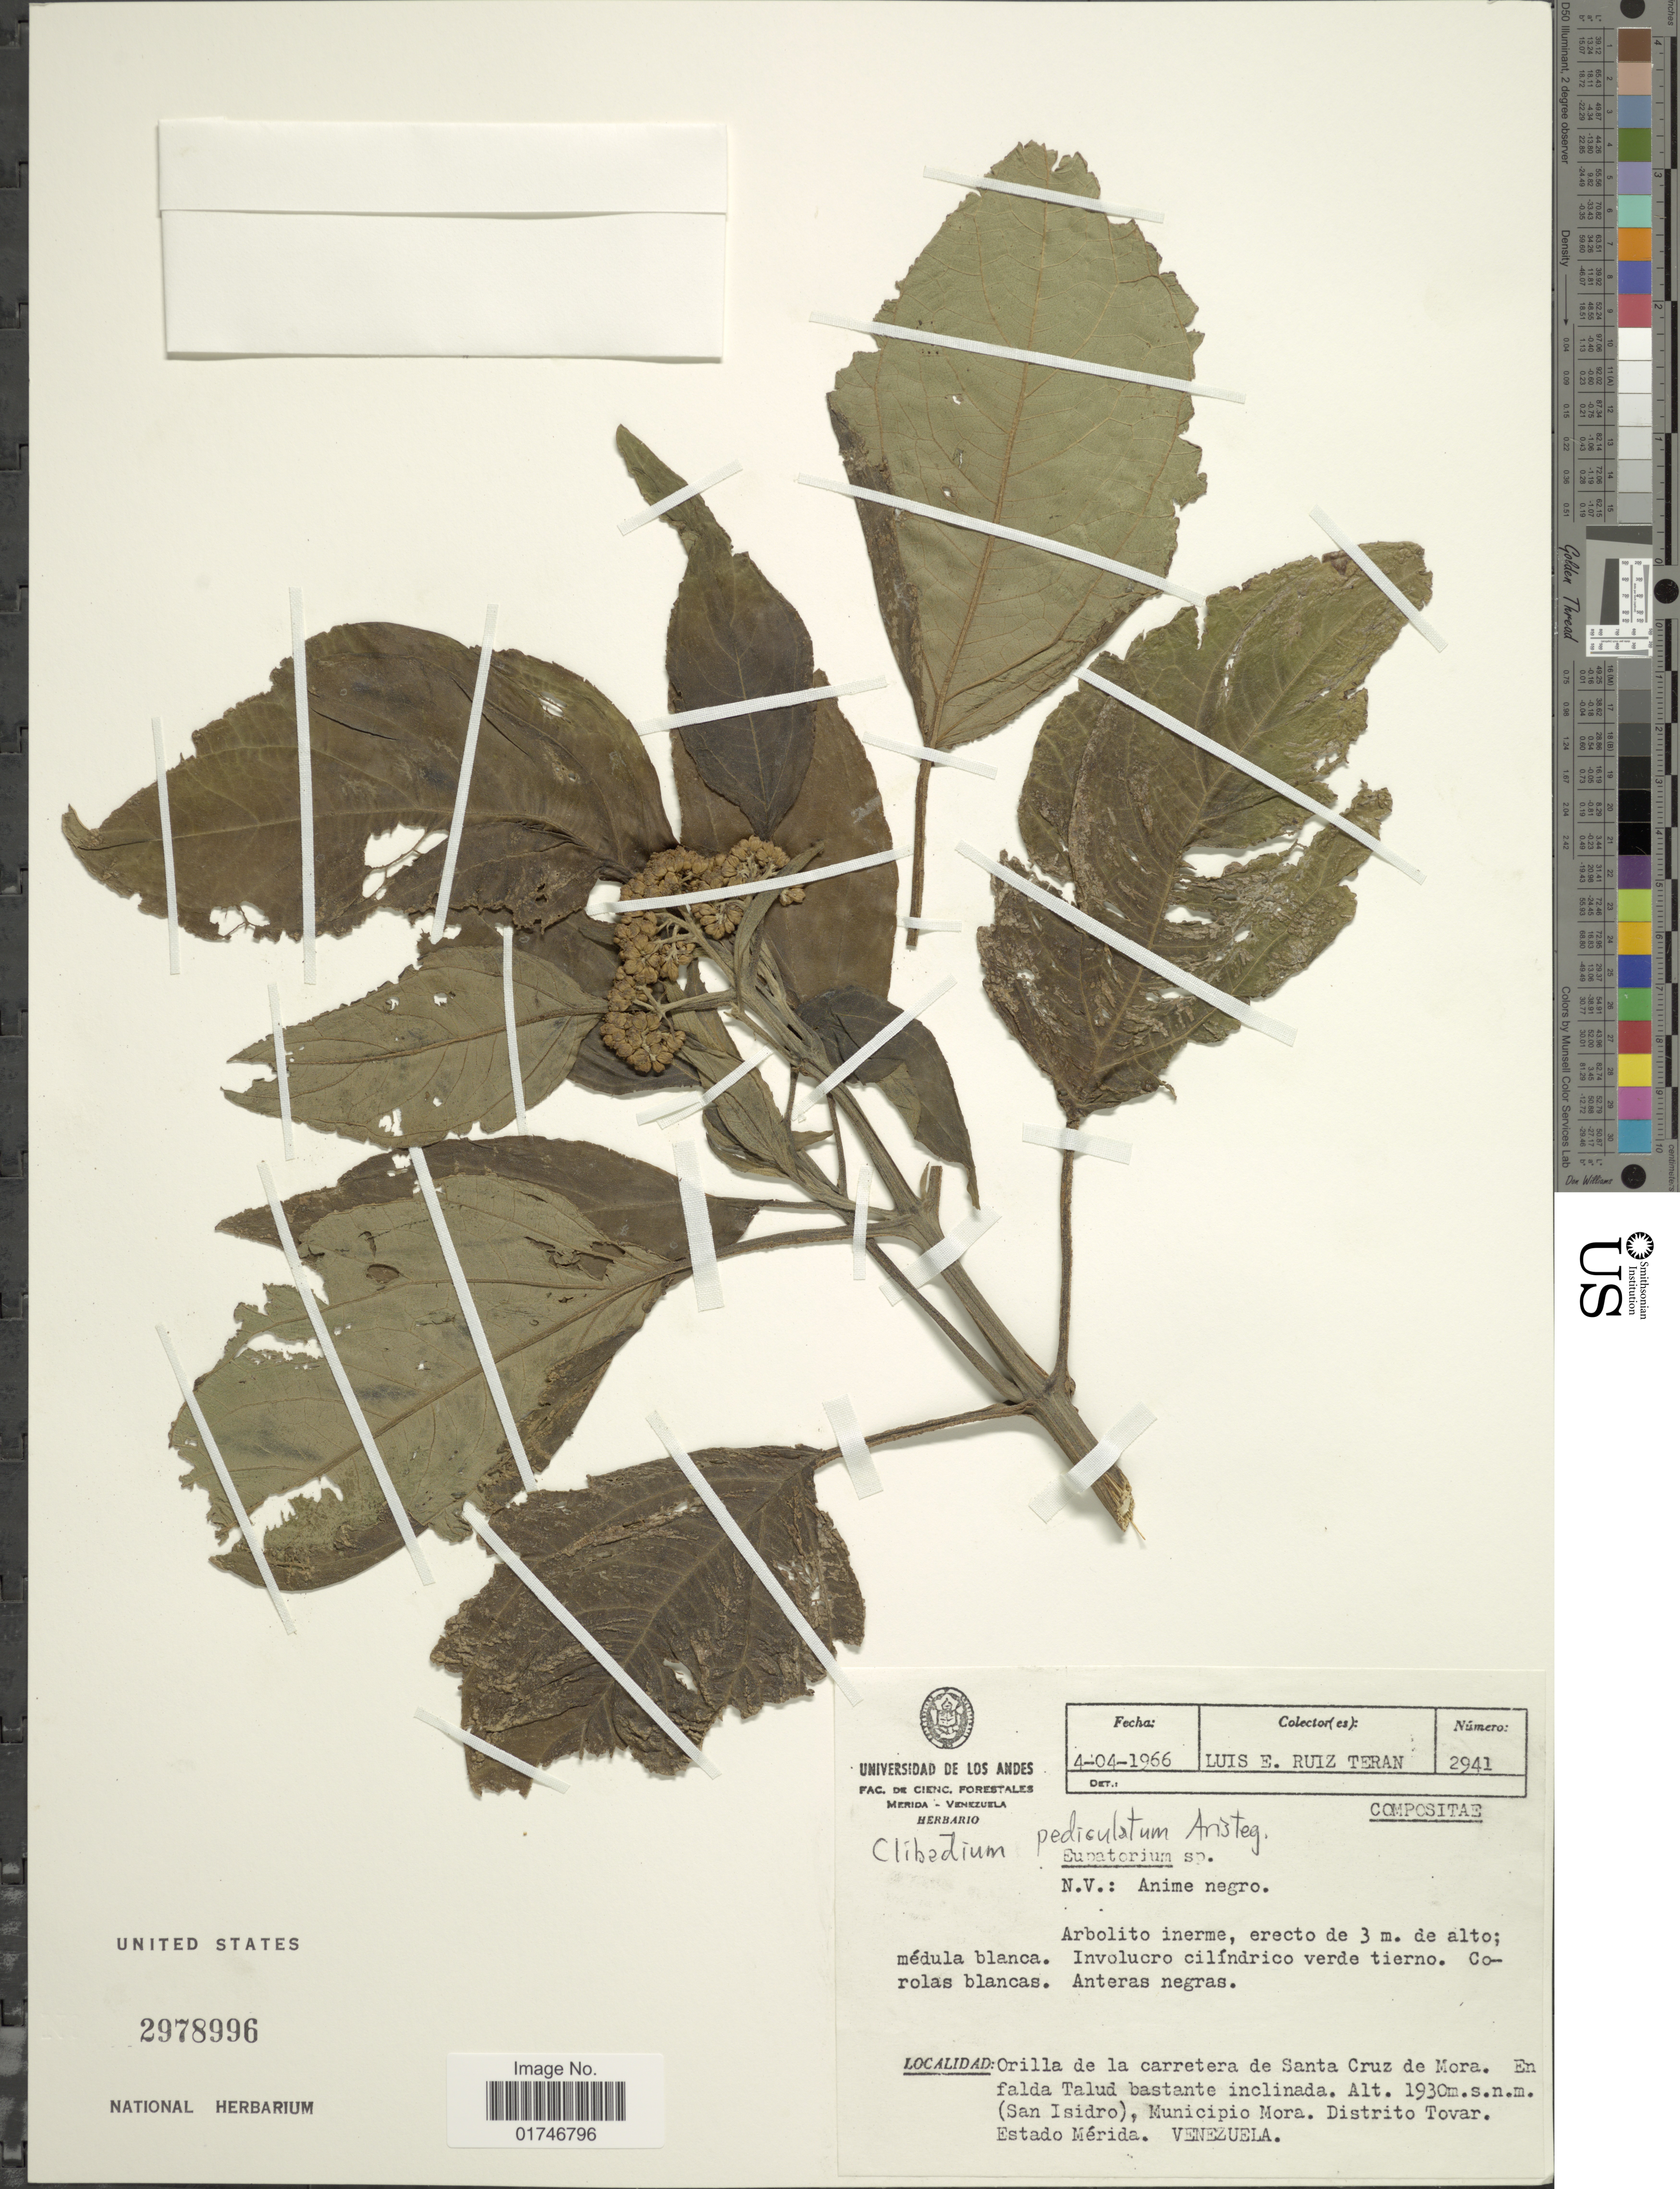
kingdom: Plantae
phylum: Tracheophyta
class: Magnoliopsida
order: Asterales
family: Asteraceae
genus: Clibadium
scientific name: Clibadium pediculatum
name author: Aristeg.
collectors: L. E. Ruíz-Terán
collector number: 2941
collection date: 1966-04-04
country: Venezuela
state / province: Mérida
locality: Orilla de la carretera de Santa Cruz de Mora. En falda Talud bastante inclinada. (San Isidro), Municipio Mora. Distrito Tovar. Estado Mérida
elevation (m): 1930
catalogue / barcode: US 2978996